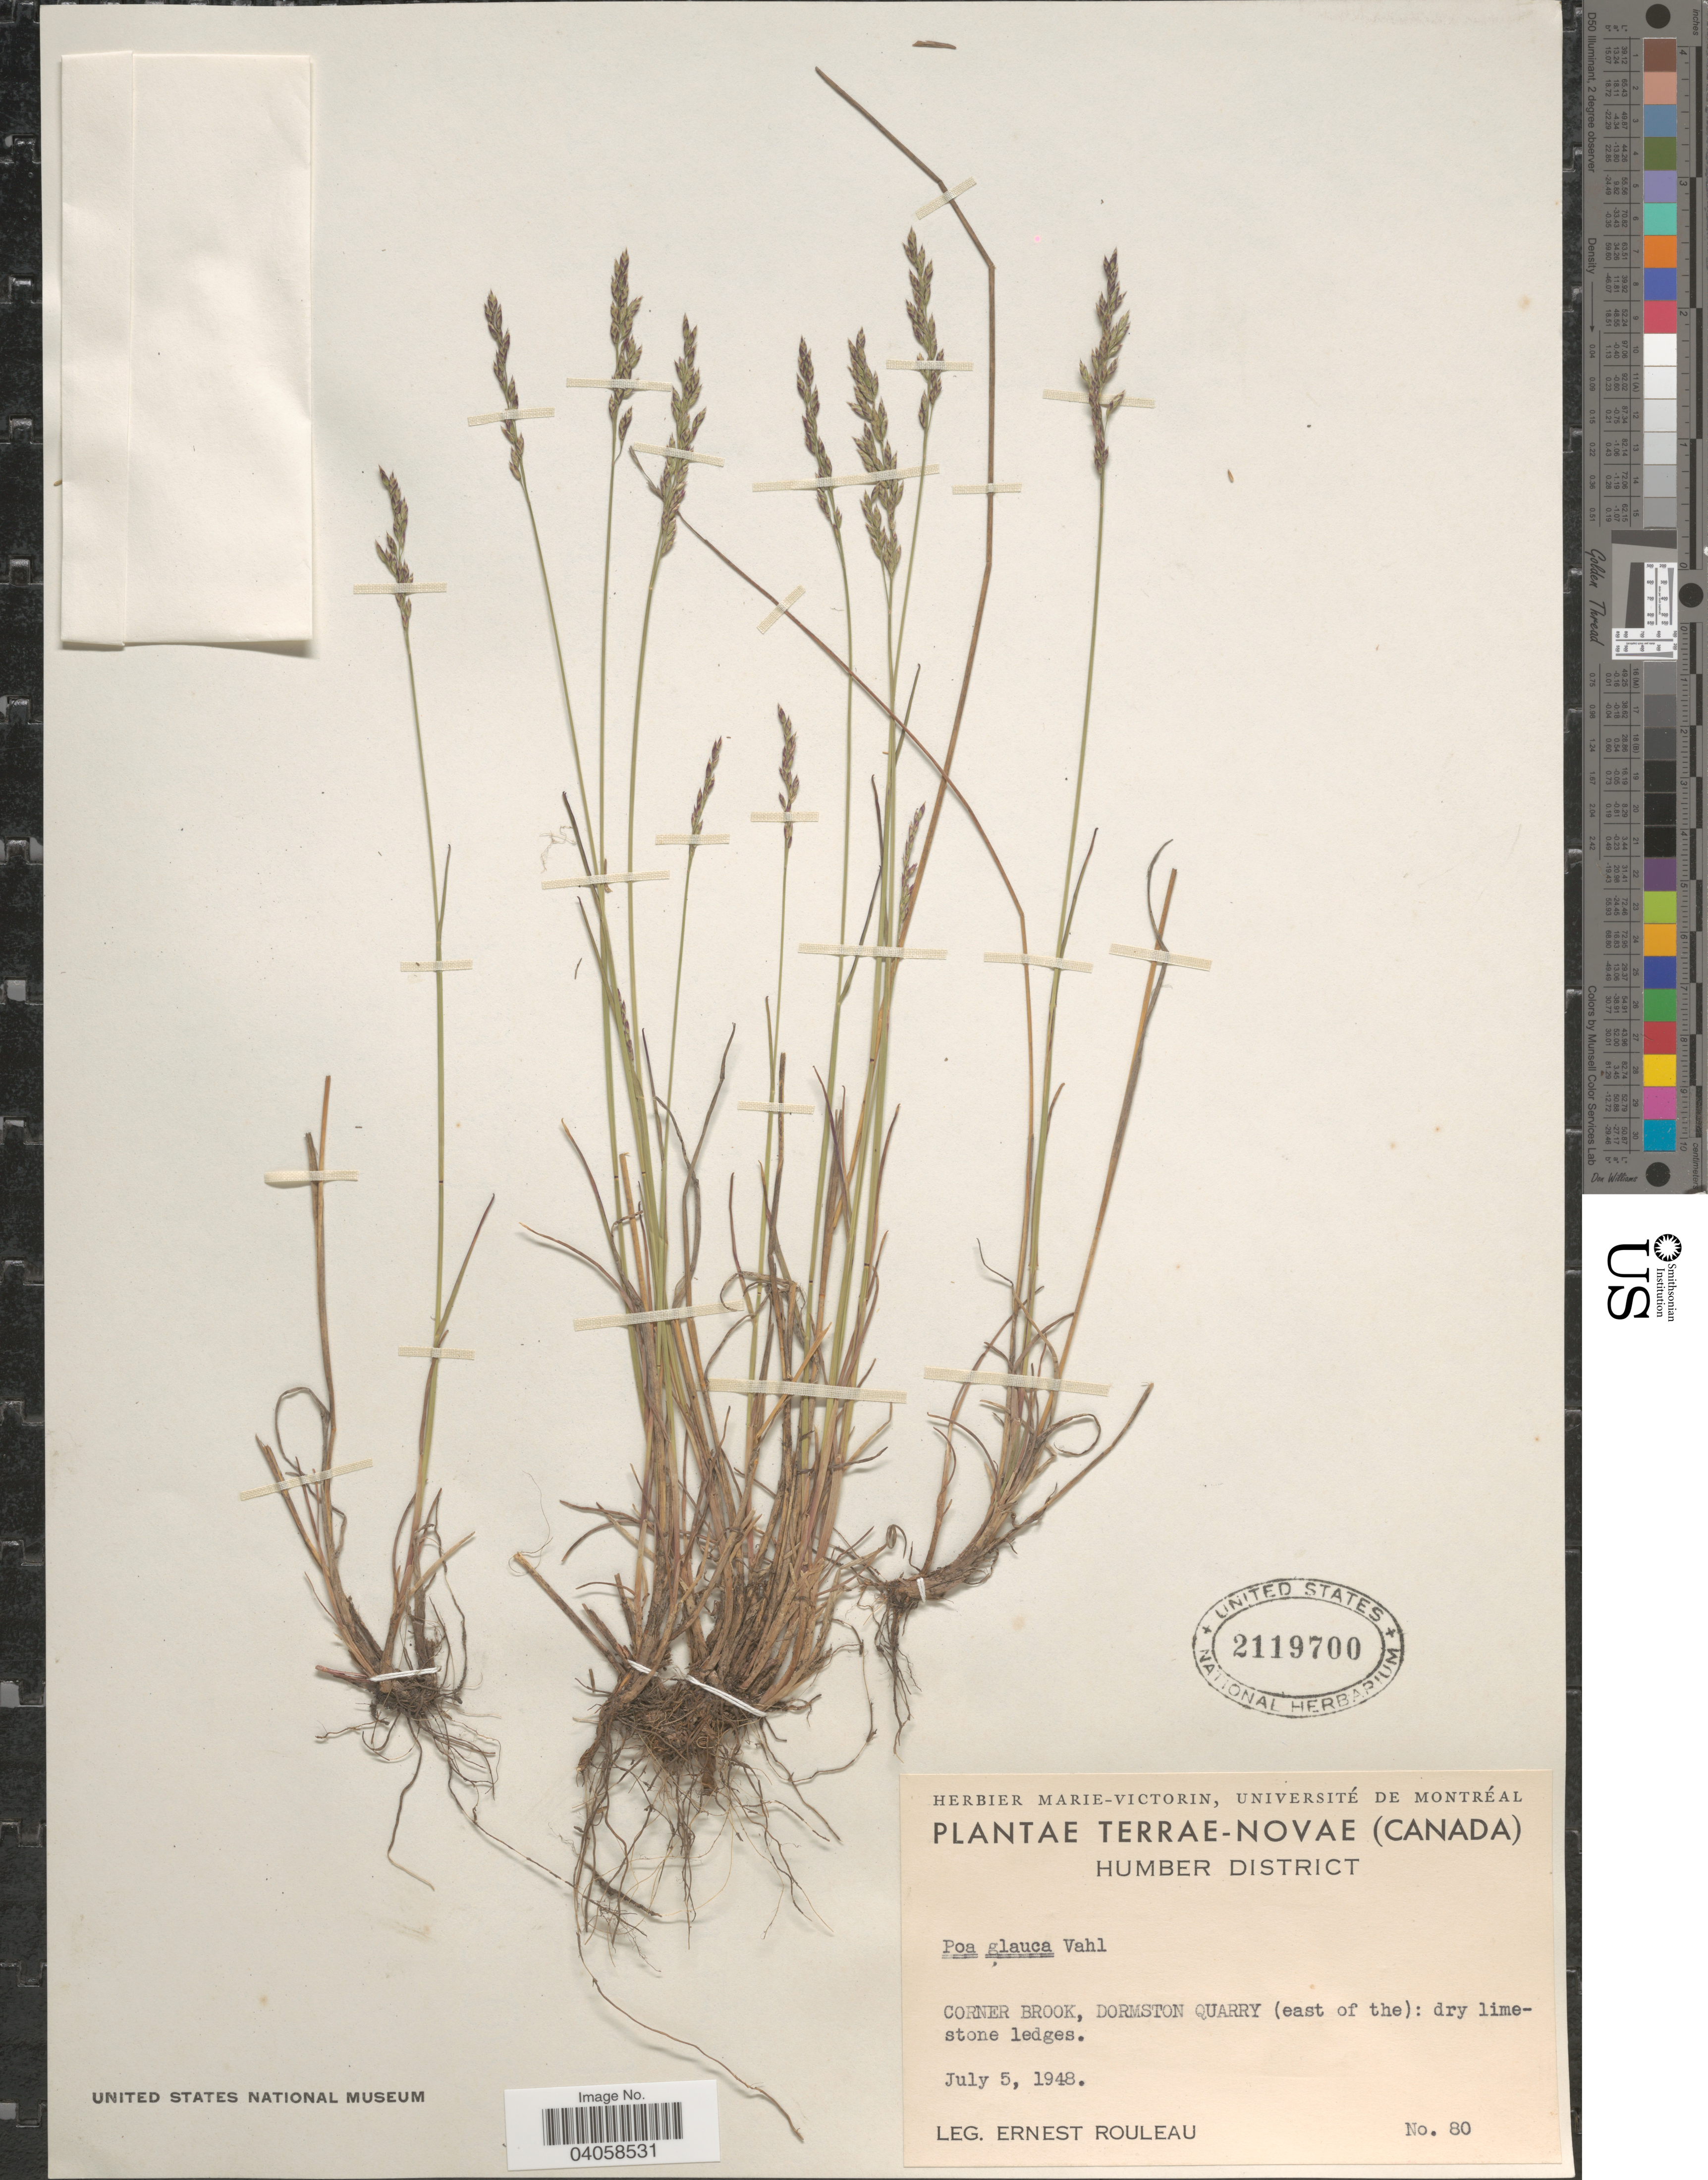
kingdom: Plantae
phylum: Tracheophyta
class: Liliopsida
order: Poales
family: Poaceae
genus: Poa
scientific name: Poa glauca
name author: Vahl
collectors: J. Rouleau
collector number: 80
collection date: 1948-07-05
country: Canada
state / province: Newfoundland and Labrador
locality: Terrae-Novae. Humber District. Corner Brook, Dormston Quarry (east of the): dry limestone ledges.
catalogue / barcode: US 2119700